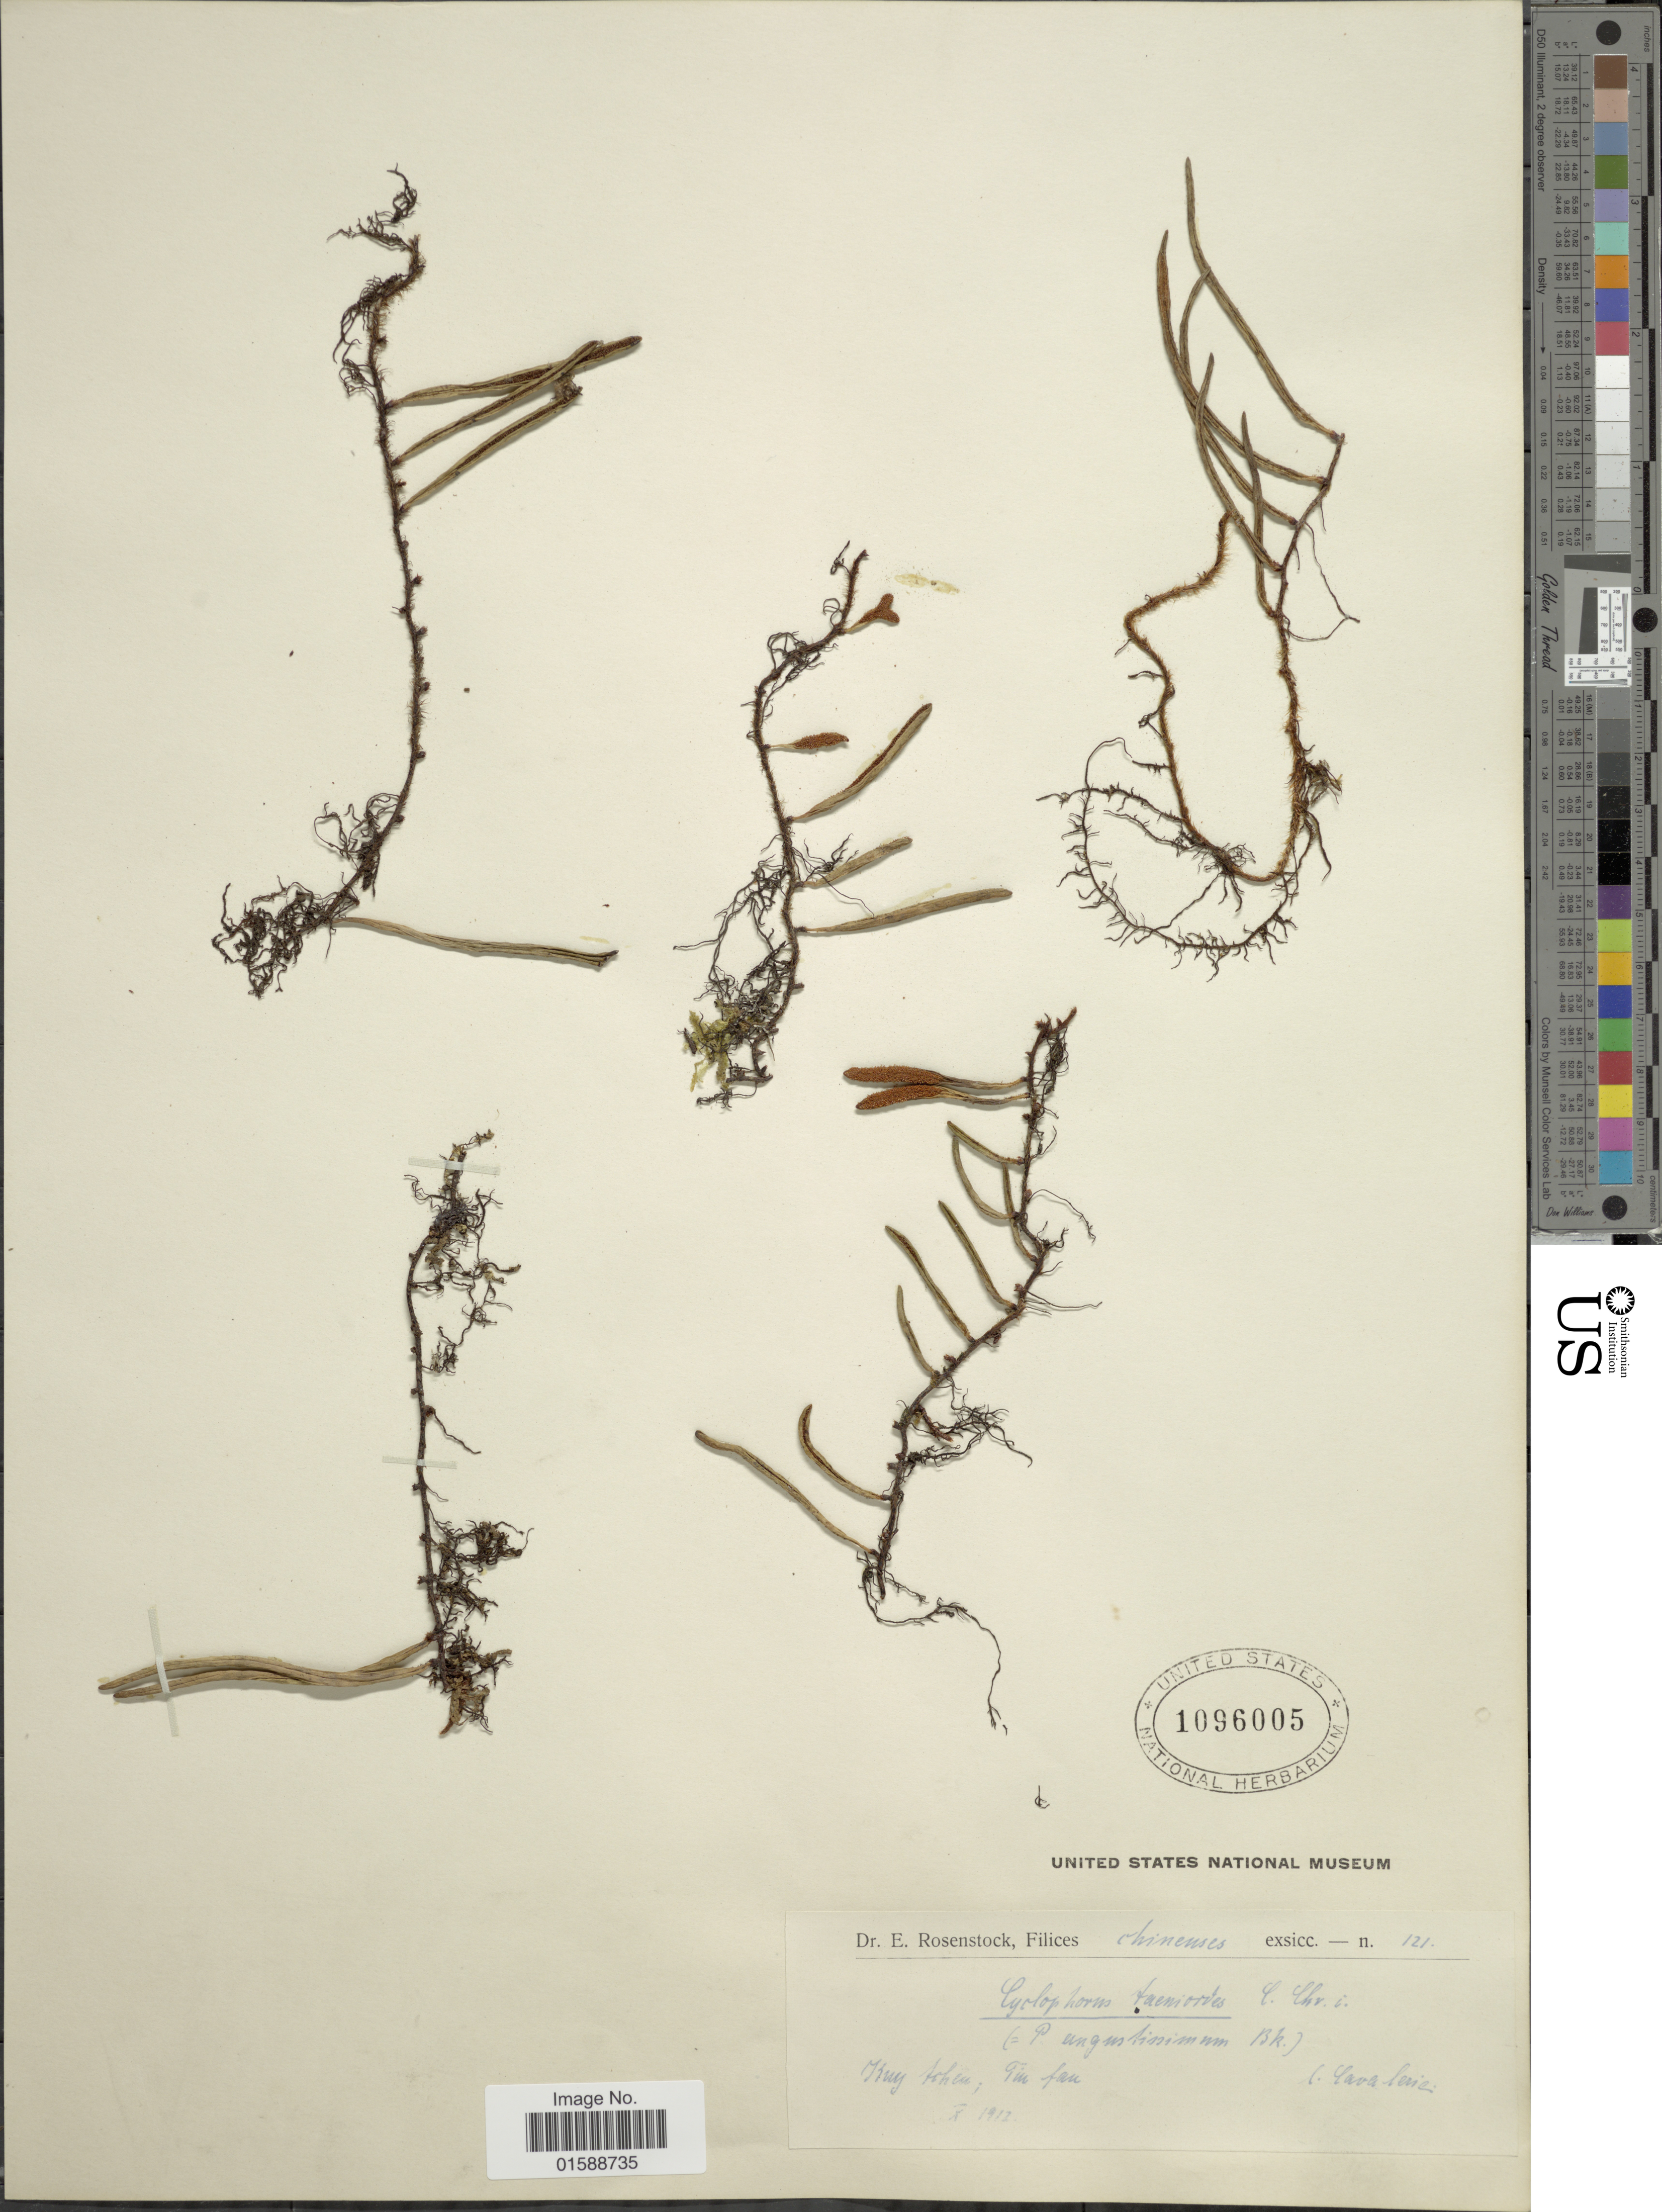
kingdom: Plantae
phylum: Tracheophyta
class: Polypodiopsida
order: Polypodiales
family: Polypodiaceae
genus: Pyrrosia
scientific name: Pyrrosia angustata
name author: (Sw.) Ching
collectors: -. Cavalerie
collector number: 121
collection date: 1912-10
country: China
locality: Kuy tohen; Tiu fau [interpreted]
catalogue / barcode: US 1096005